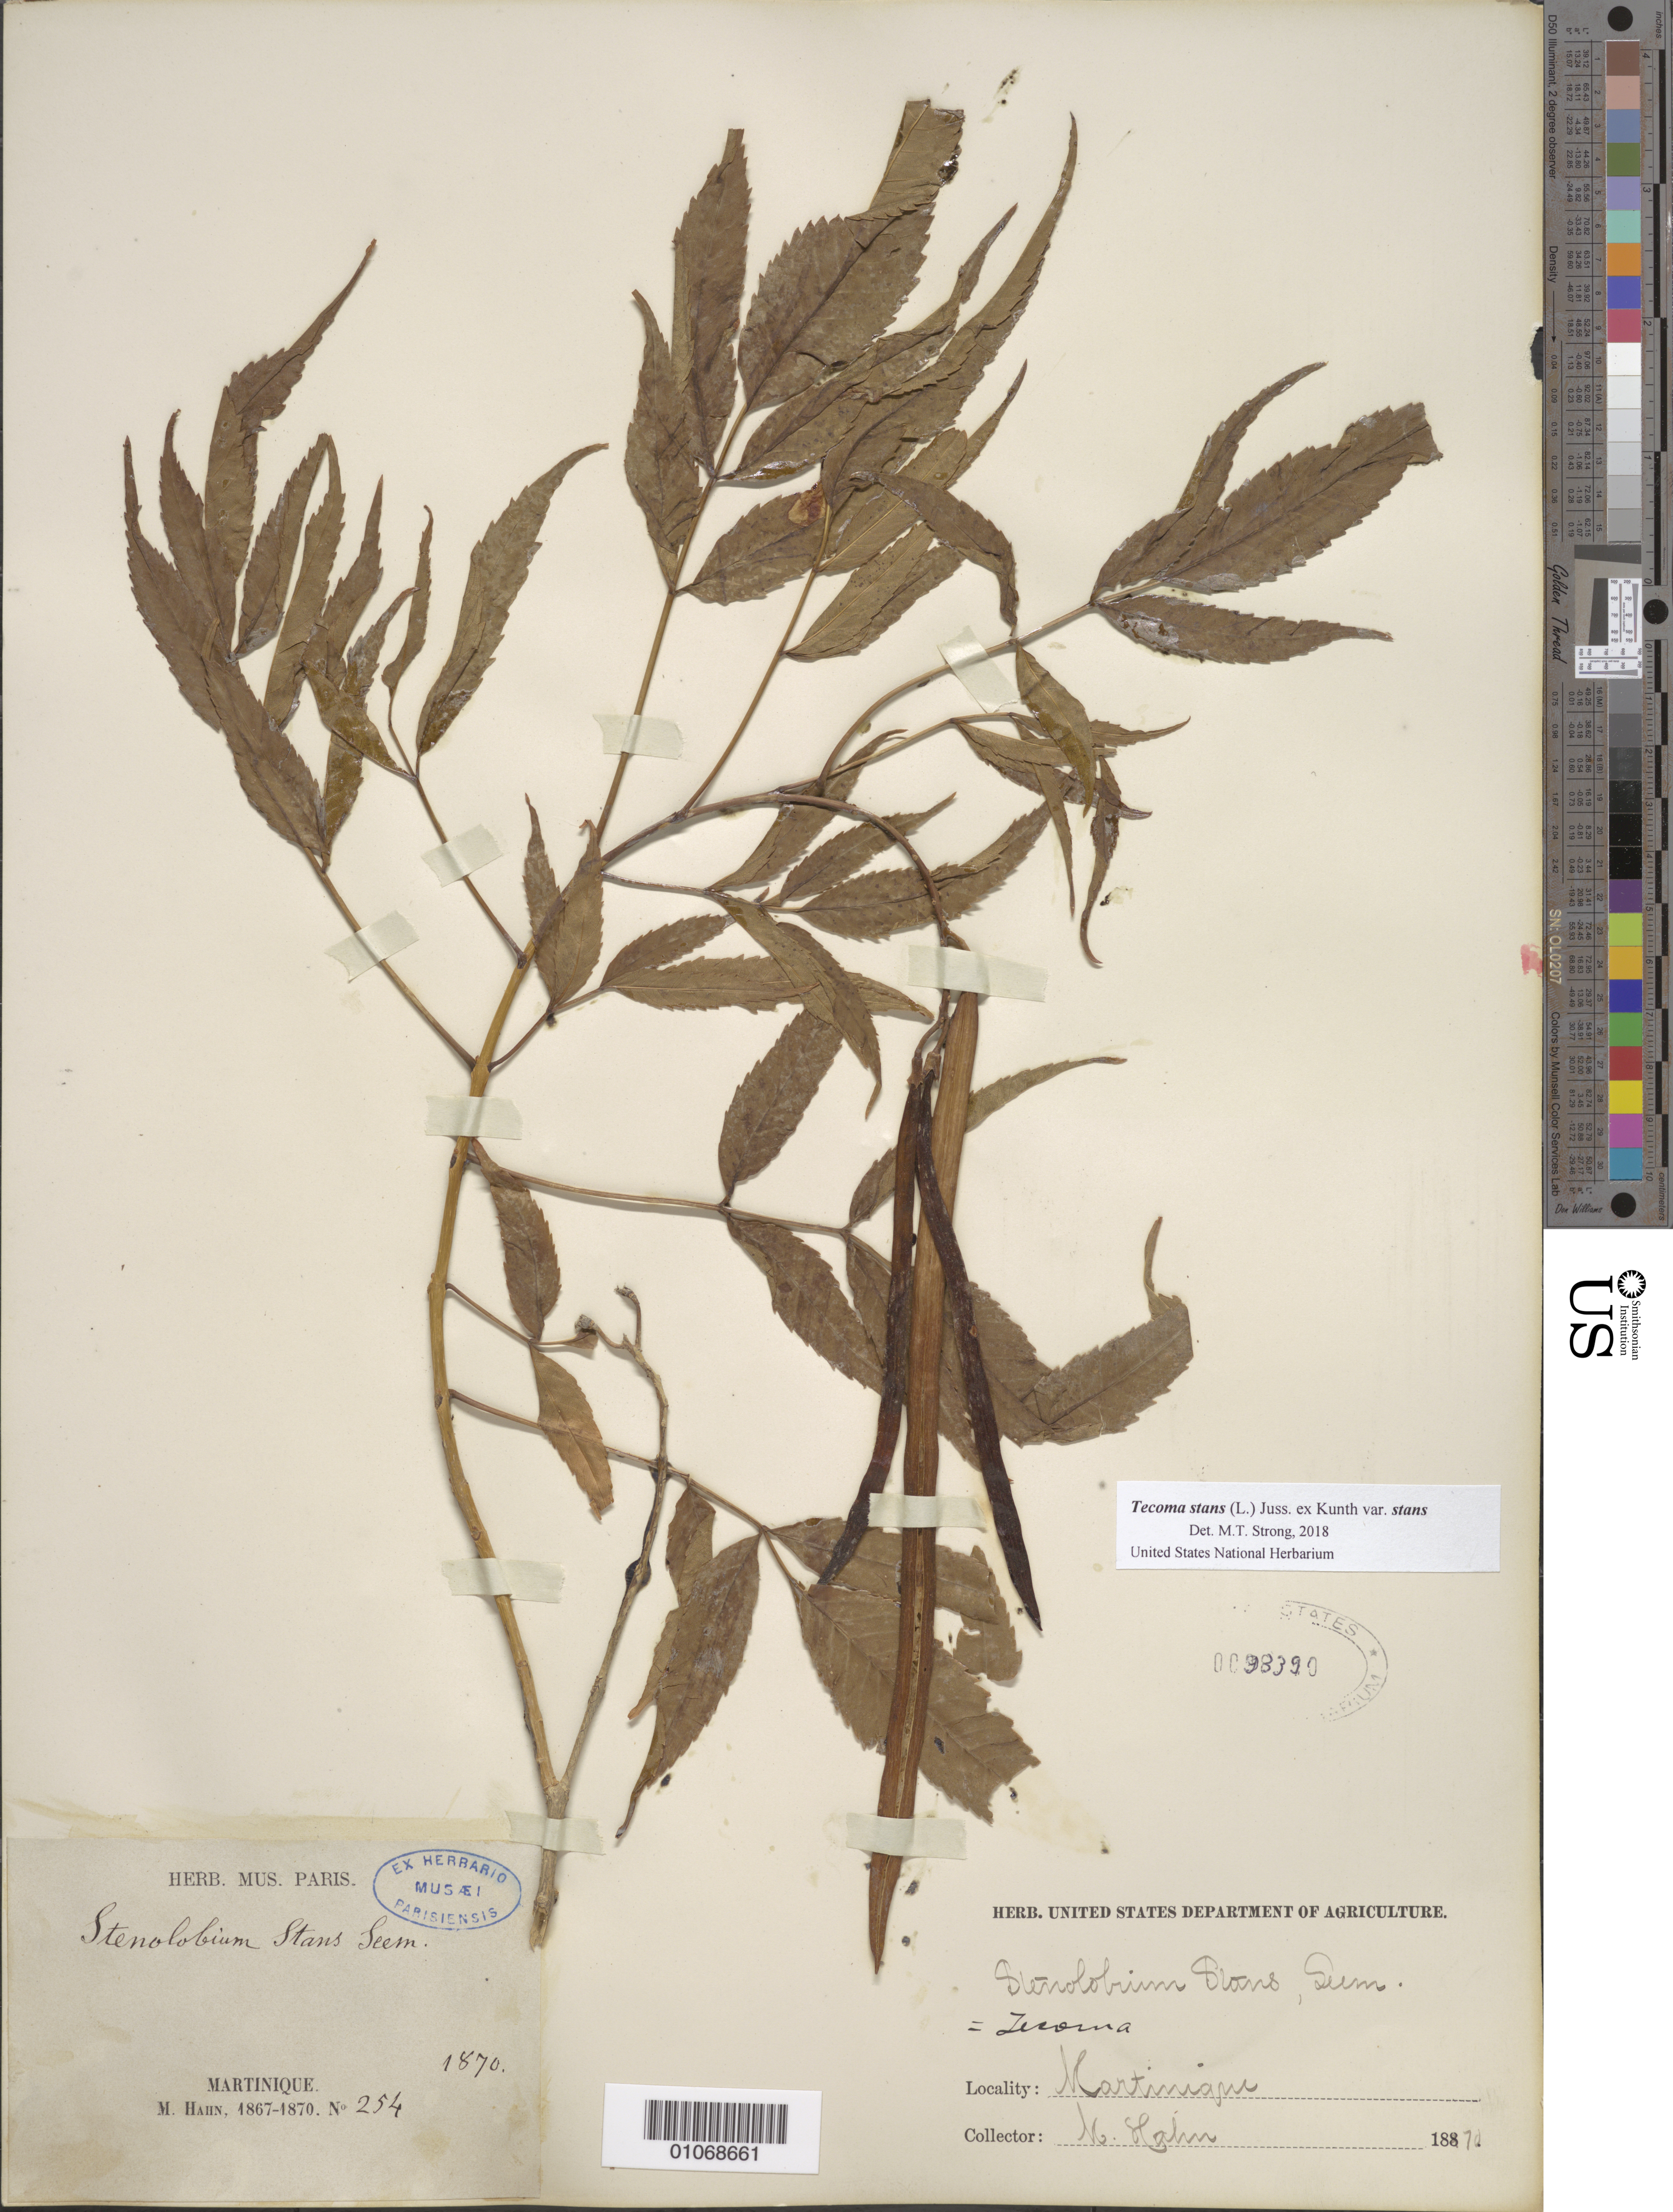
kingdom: Plantae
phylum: Tracheophyta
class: Magnoliopsida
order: Lamiales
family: Bignoniaceae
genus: Tecoma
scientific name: Tecoma stans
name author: (L.) Juss. ex Kunth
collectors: M. Hahn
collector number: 254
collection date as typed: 01 Jan 1870 to 31 Dec 1870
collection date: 1870-01-01/1870-12-31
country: Martinique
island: Martinique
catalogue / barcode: US 98390